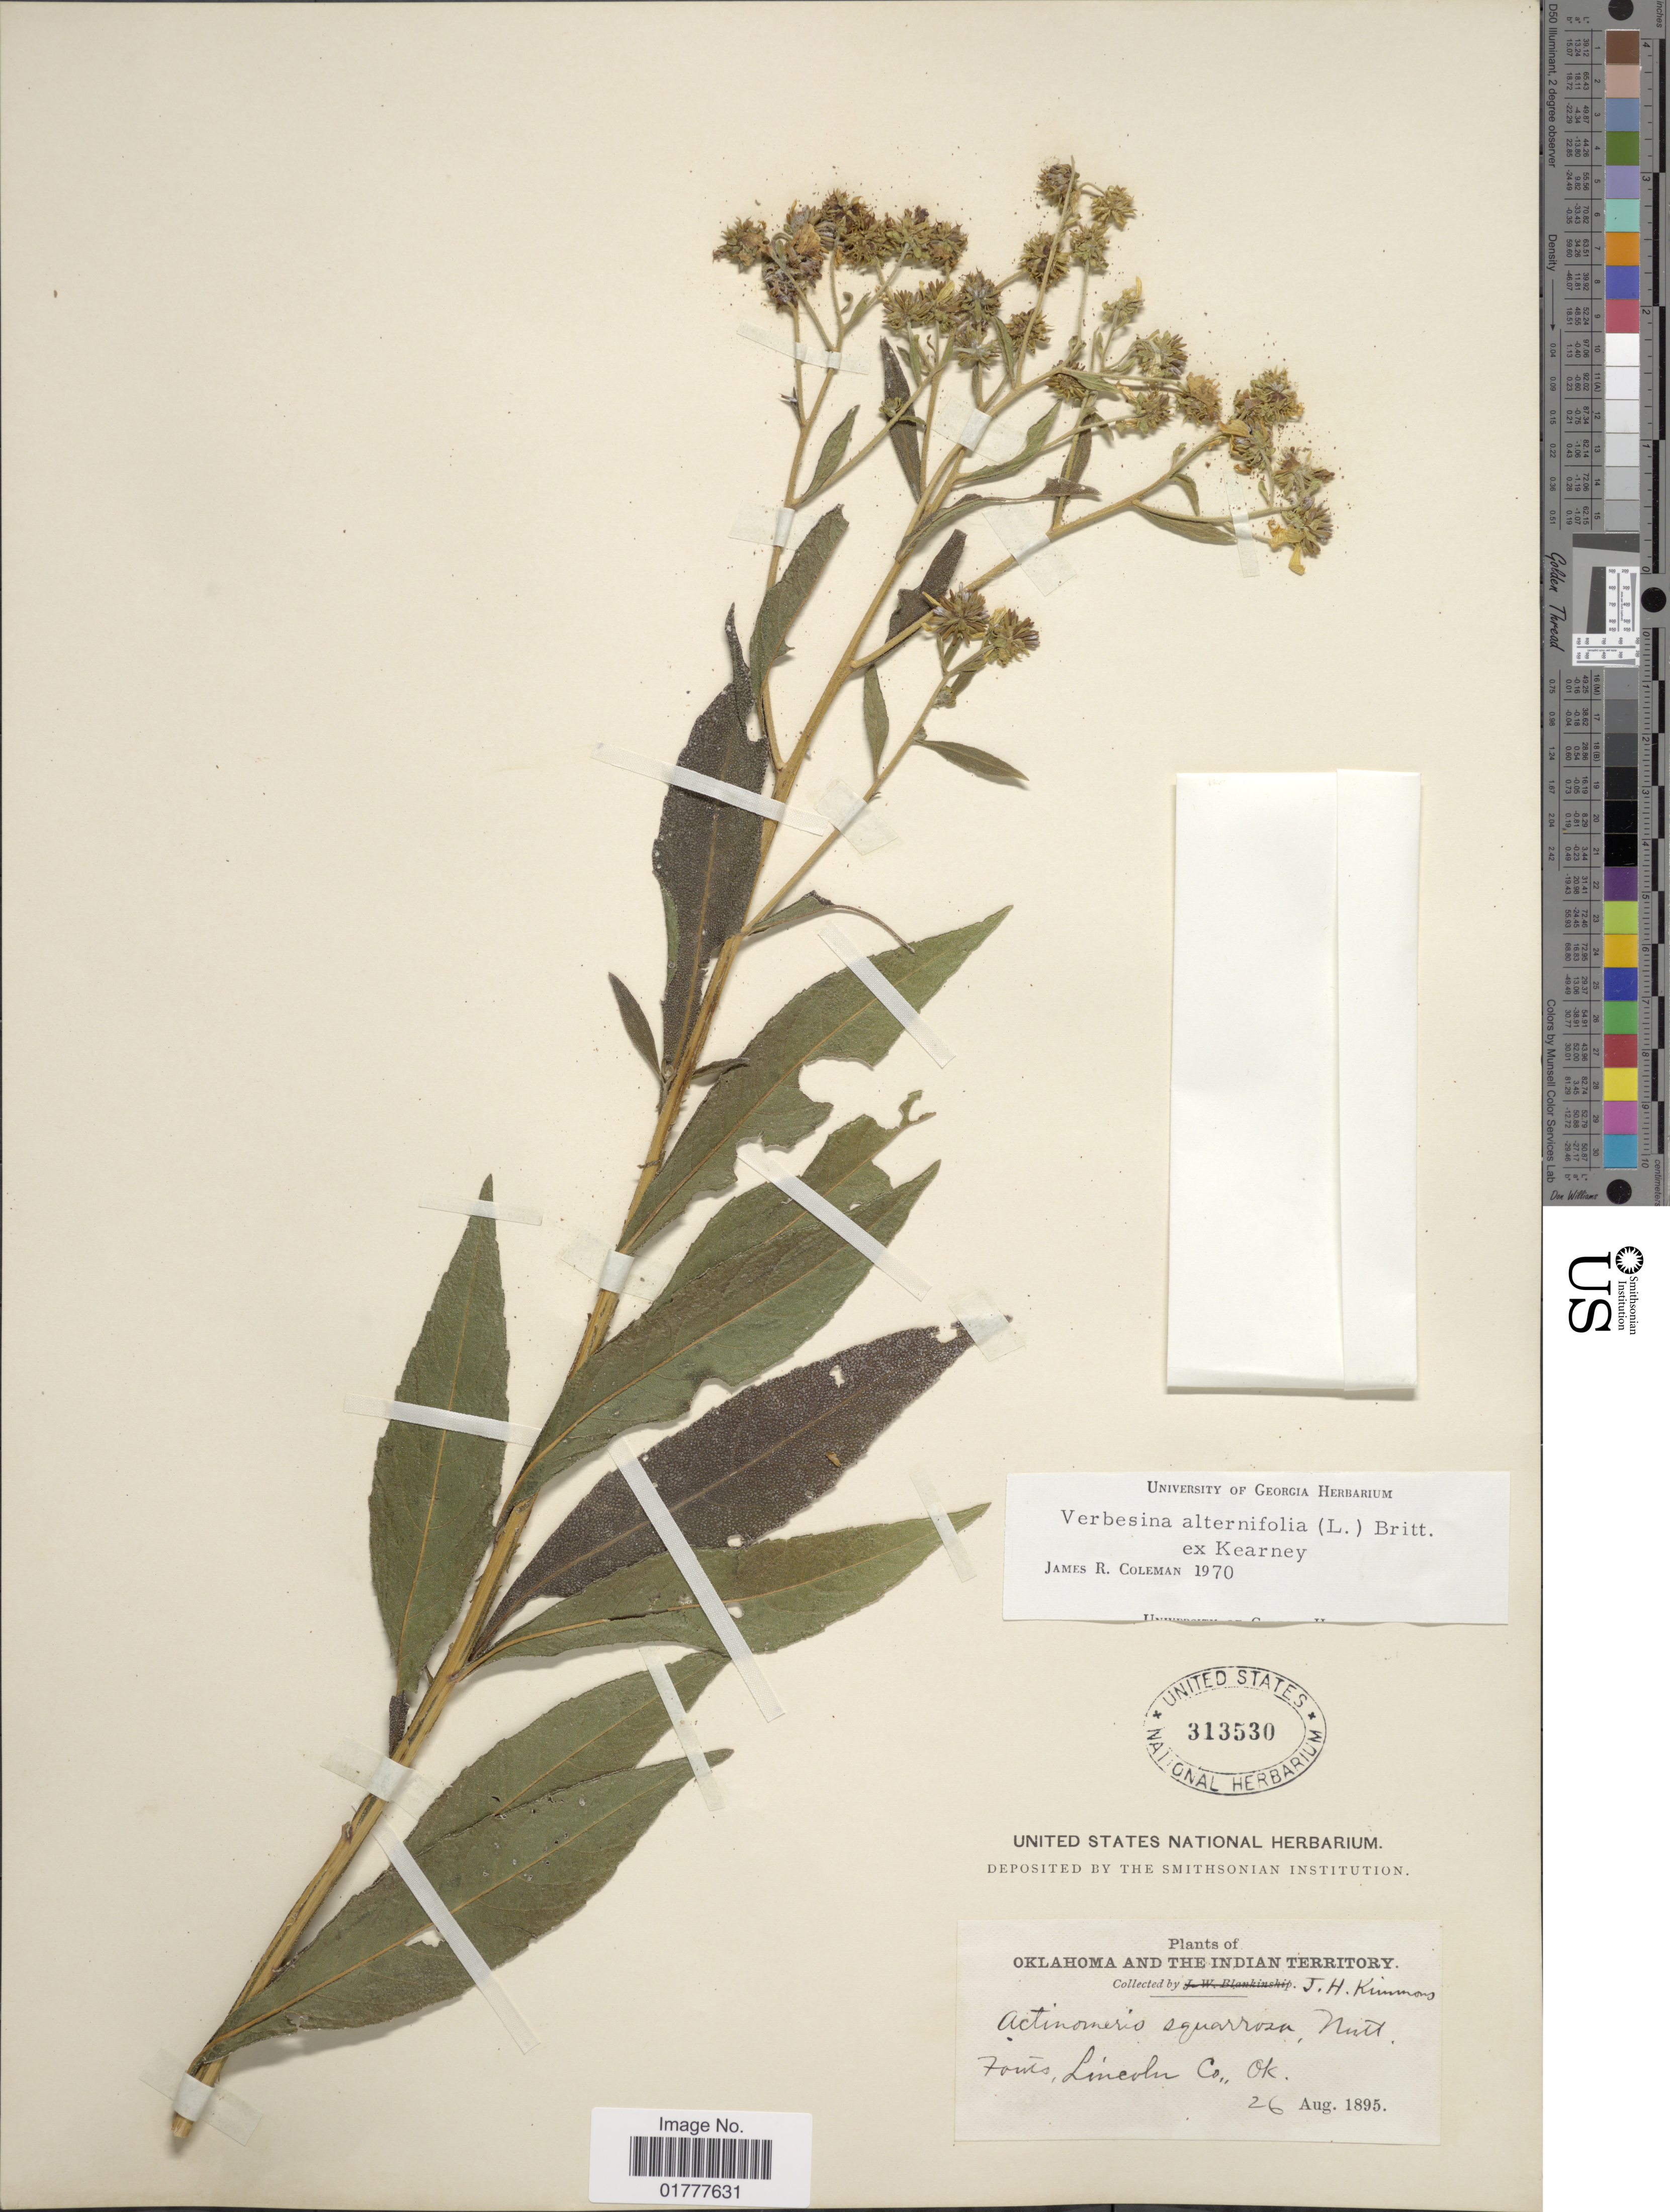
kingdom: Plantae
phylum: Tracheophyta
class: Magnoliopsida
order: Asterales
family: Asteraceae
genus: Actinomeris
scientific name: Actinomeris alternifolia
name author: (L.) DC.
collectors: J. Kimmons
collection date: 1895-08-26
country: United States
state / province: Oklahoma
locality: Fonts [interpretd], Lincoln, Co., Ok.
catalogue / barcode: US 313530